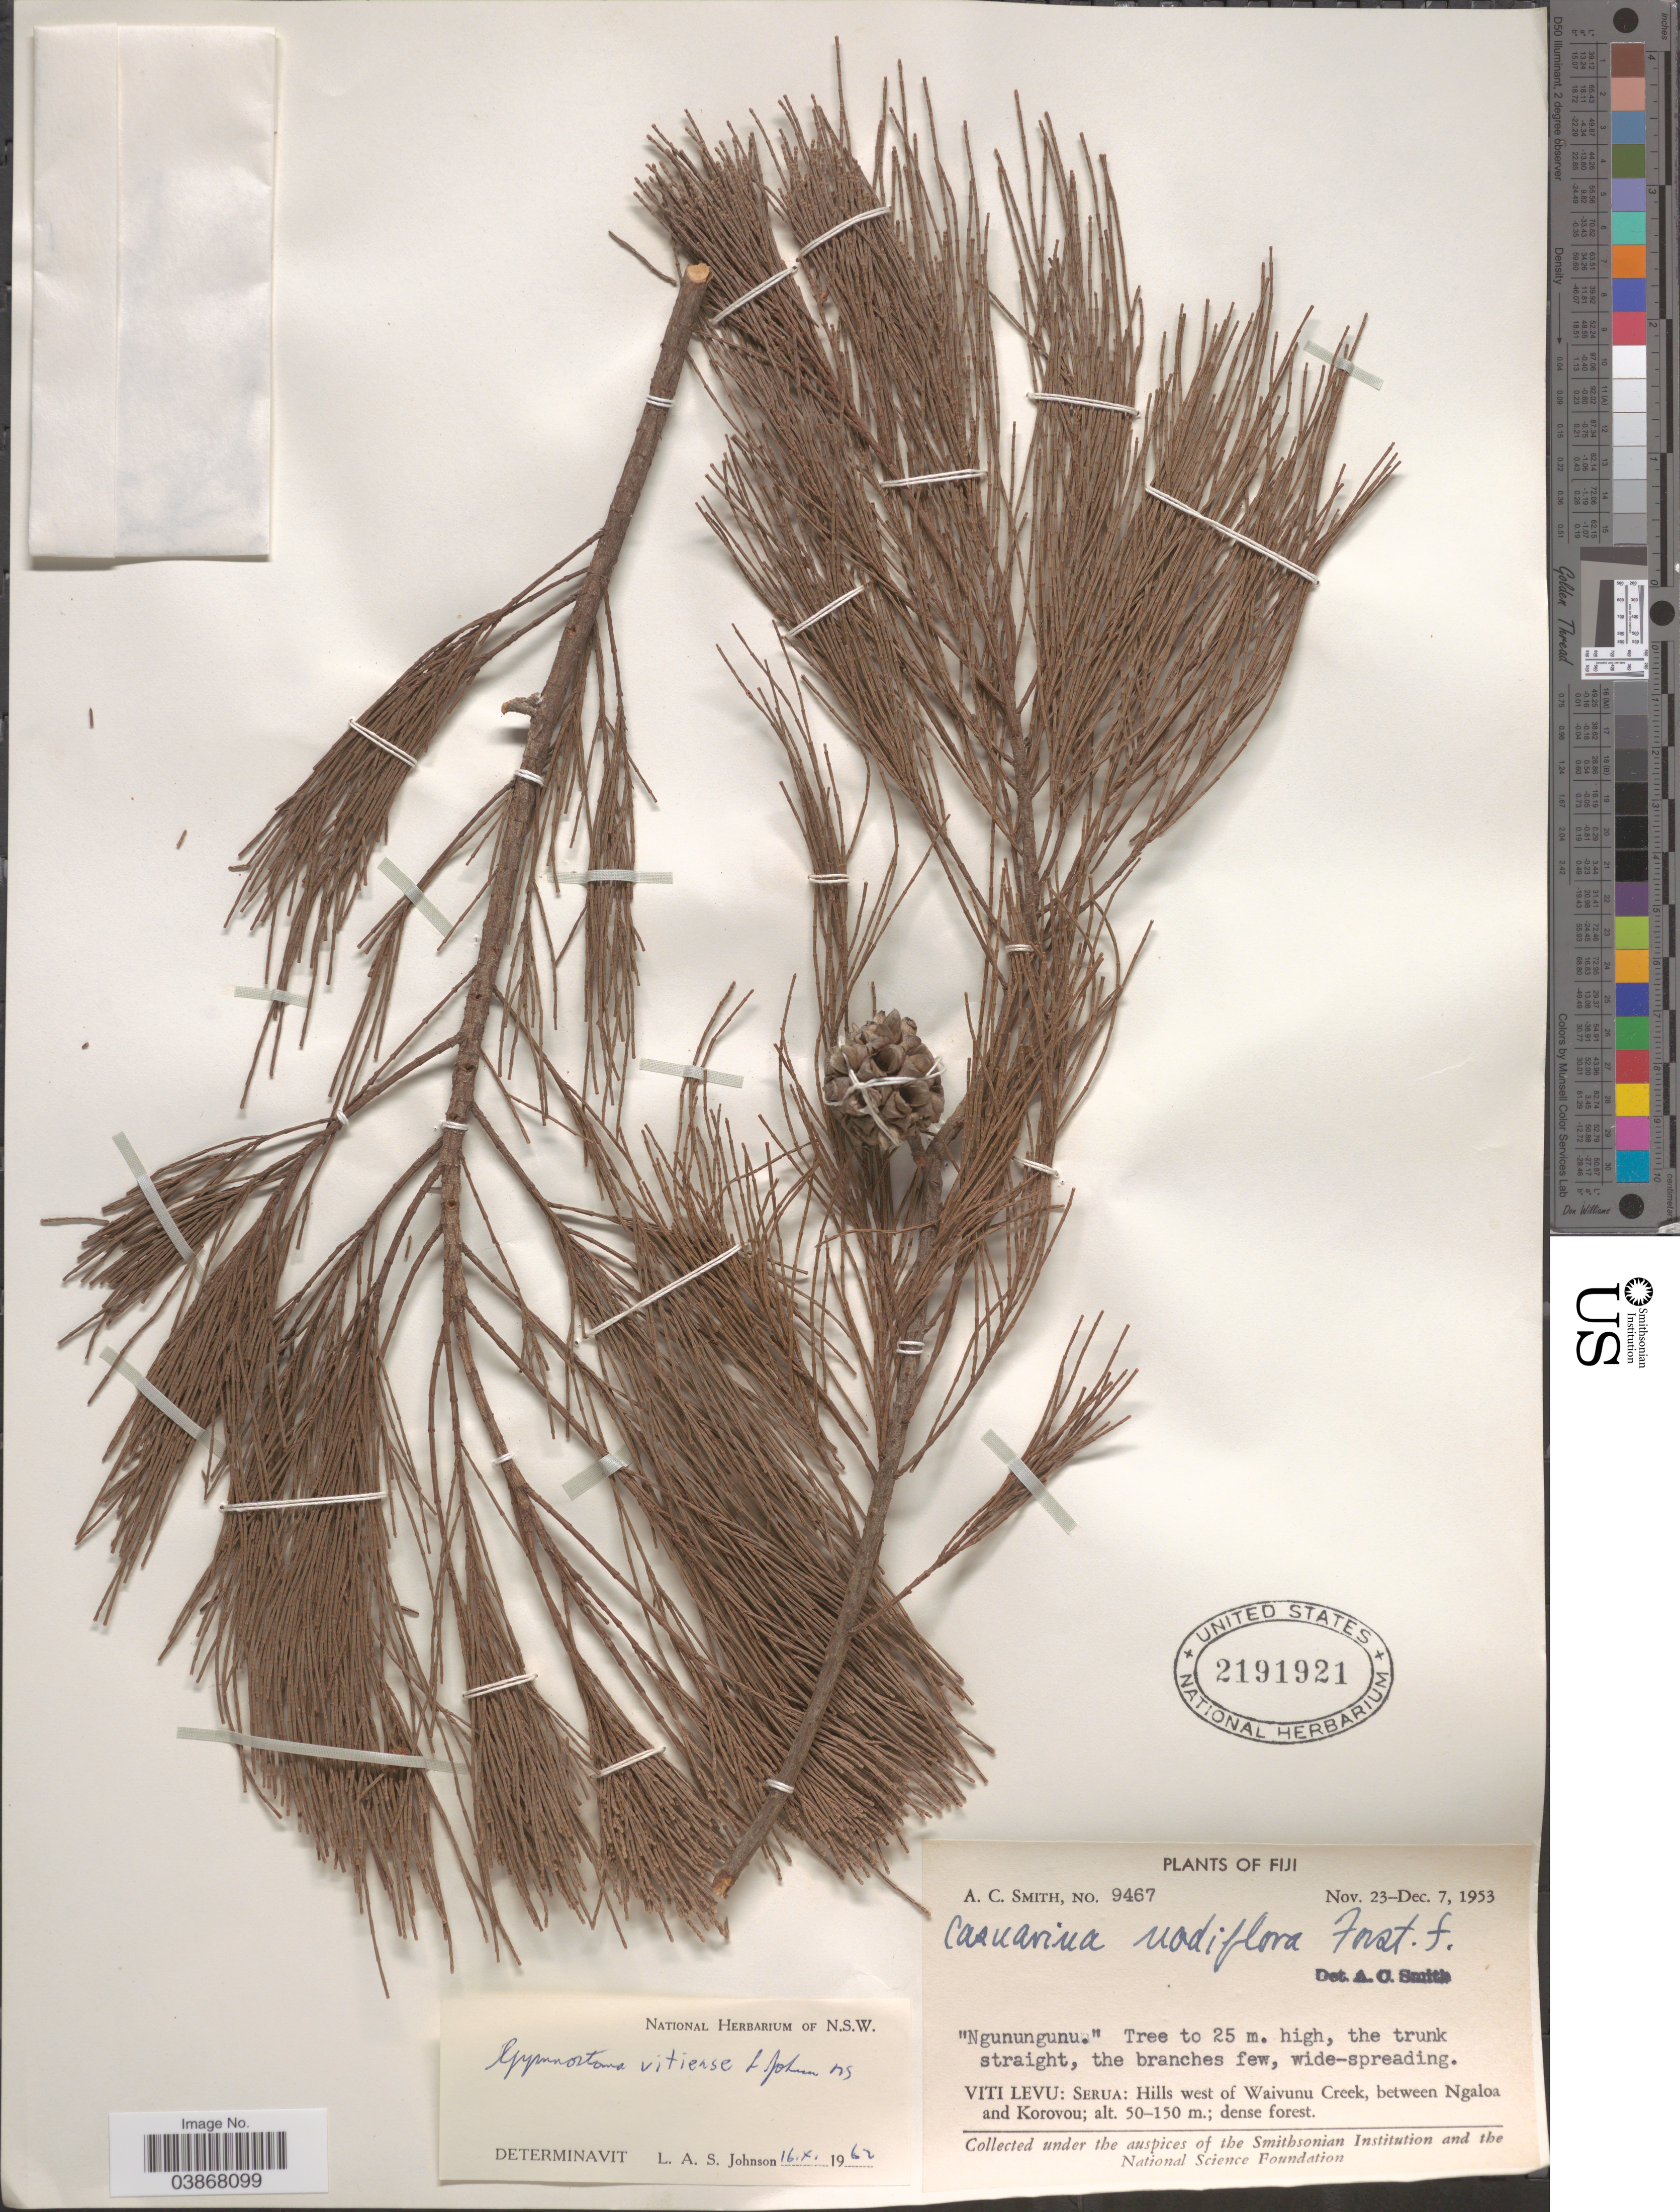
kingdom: Plantae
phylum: Tracheophyta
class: Magnoliopsida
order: Fagales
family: Casuarinaceae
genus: Gymnostoma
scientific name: Gymnostoma vitiense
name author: L.A.S. Johnson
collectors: A. C. Smith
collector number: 9467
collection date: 1953-11-23/1953-12-07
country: Fiji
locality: Viti Levu: Serua: Hills west of Waivunu Creek, between Ngaloa and Korovou.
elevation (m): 50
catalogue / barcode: US 2191921